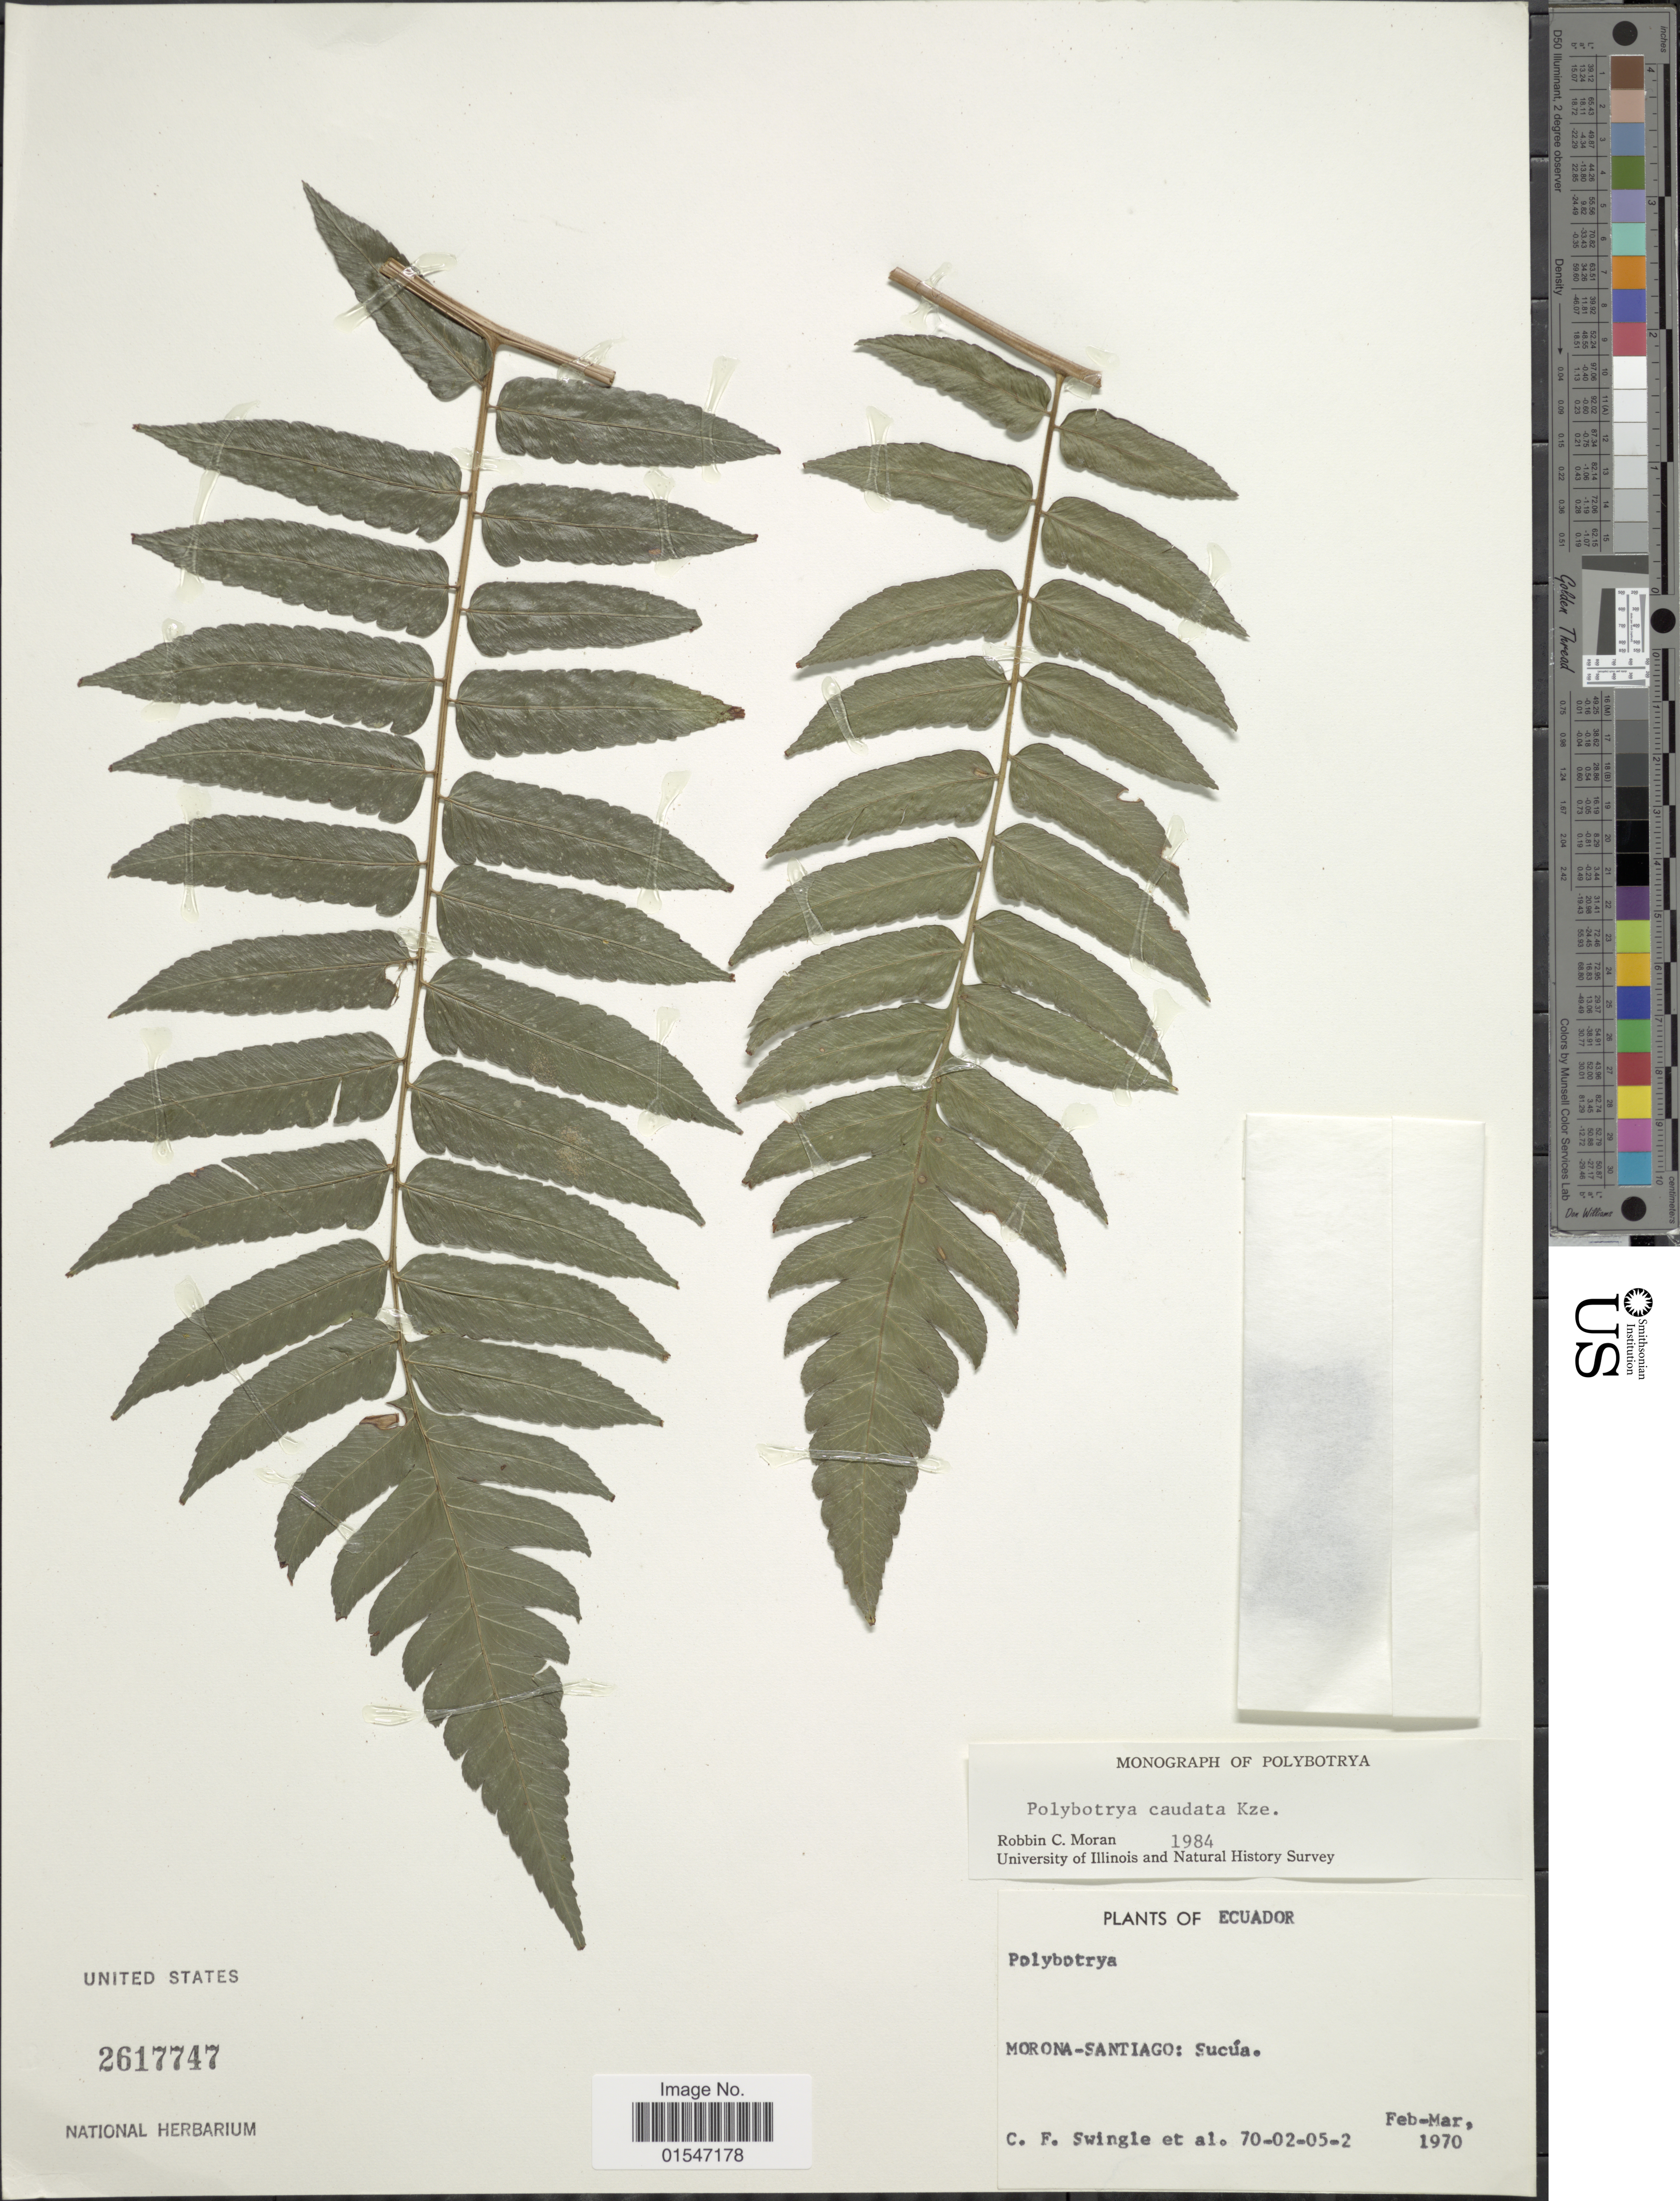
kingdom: Plantae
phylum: Tracheophyta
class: Polypodiopsida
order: Polypodiales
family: Dryopteridaceae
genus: Polybotrya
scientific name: Polybotrya caudata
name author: Kunze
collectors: C. Swingle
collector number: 70-02-05-02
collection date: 1970-02/1970-03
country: Ecuador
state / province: Morona-Santiago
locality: Sucúa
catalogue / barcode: US 2617747